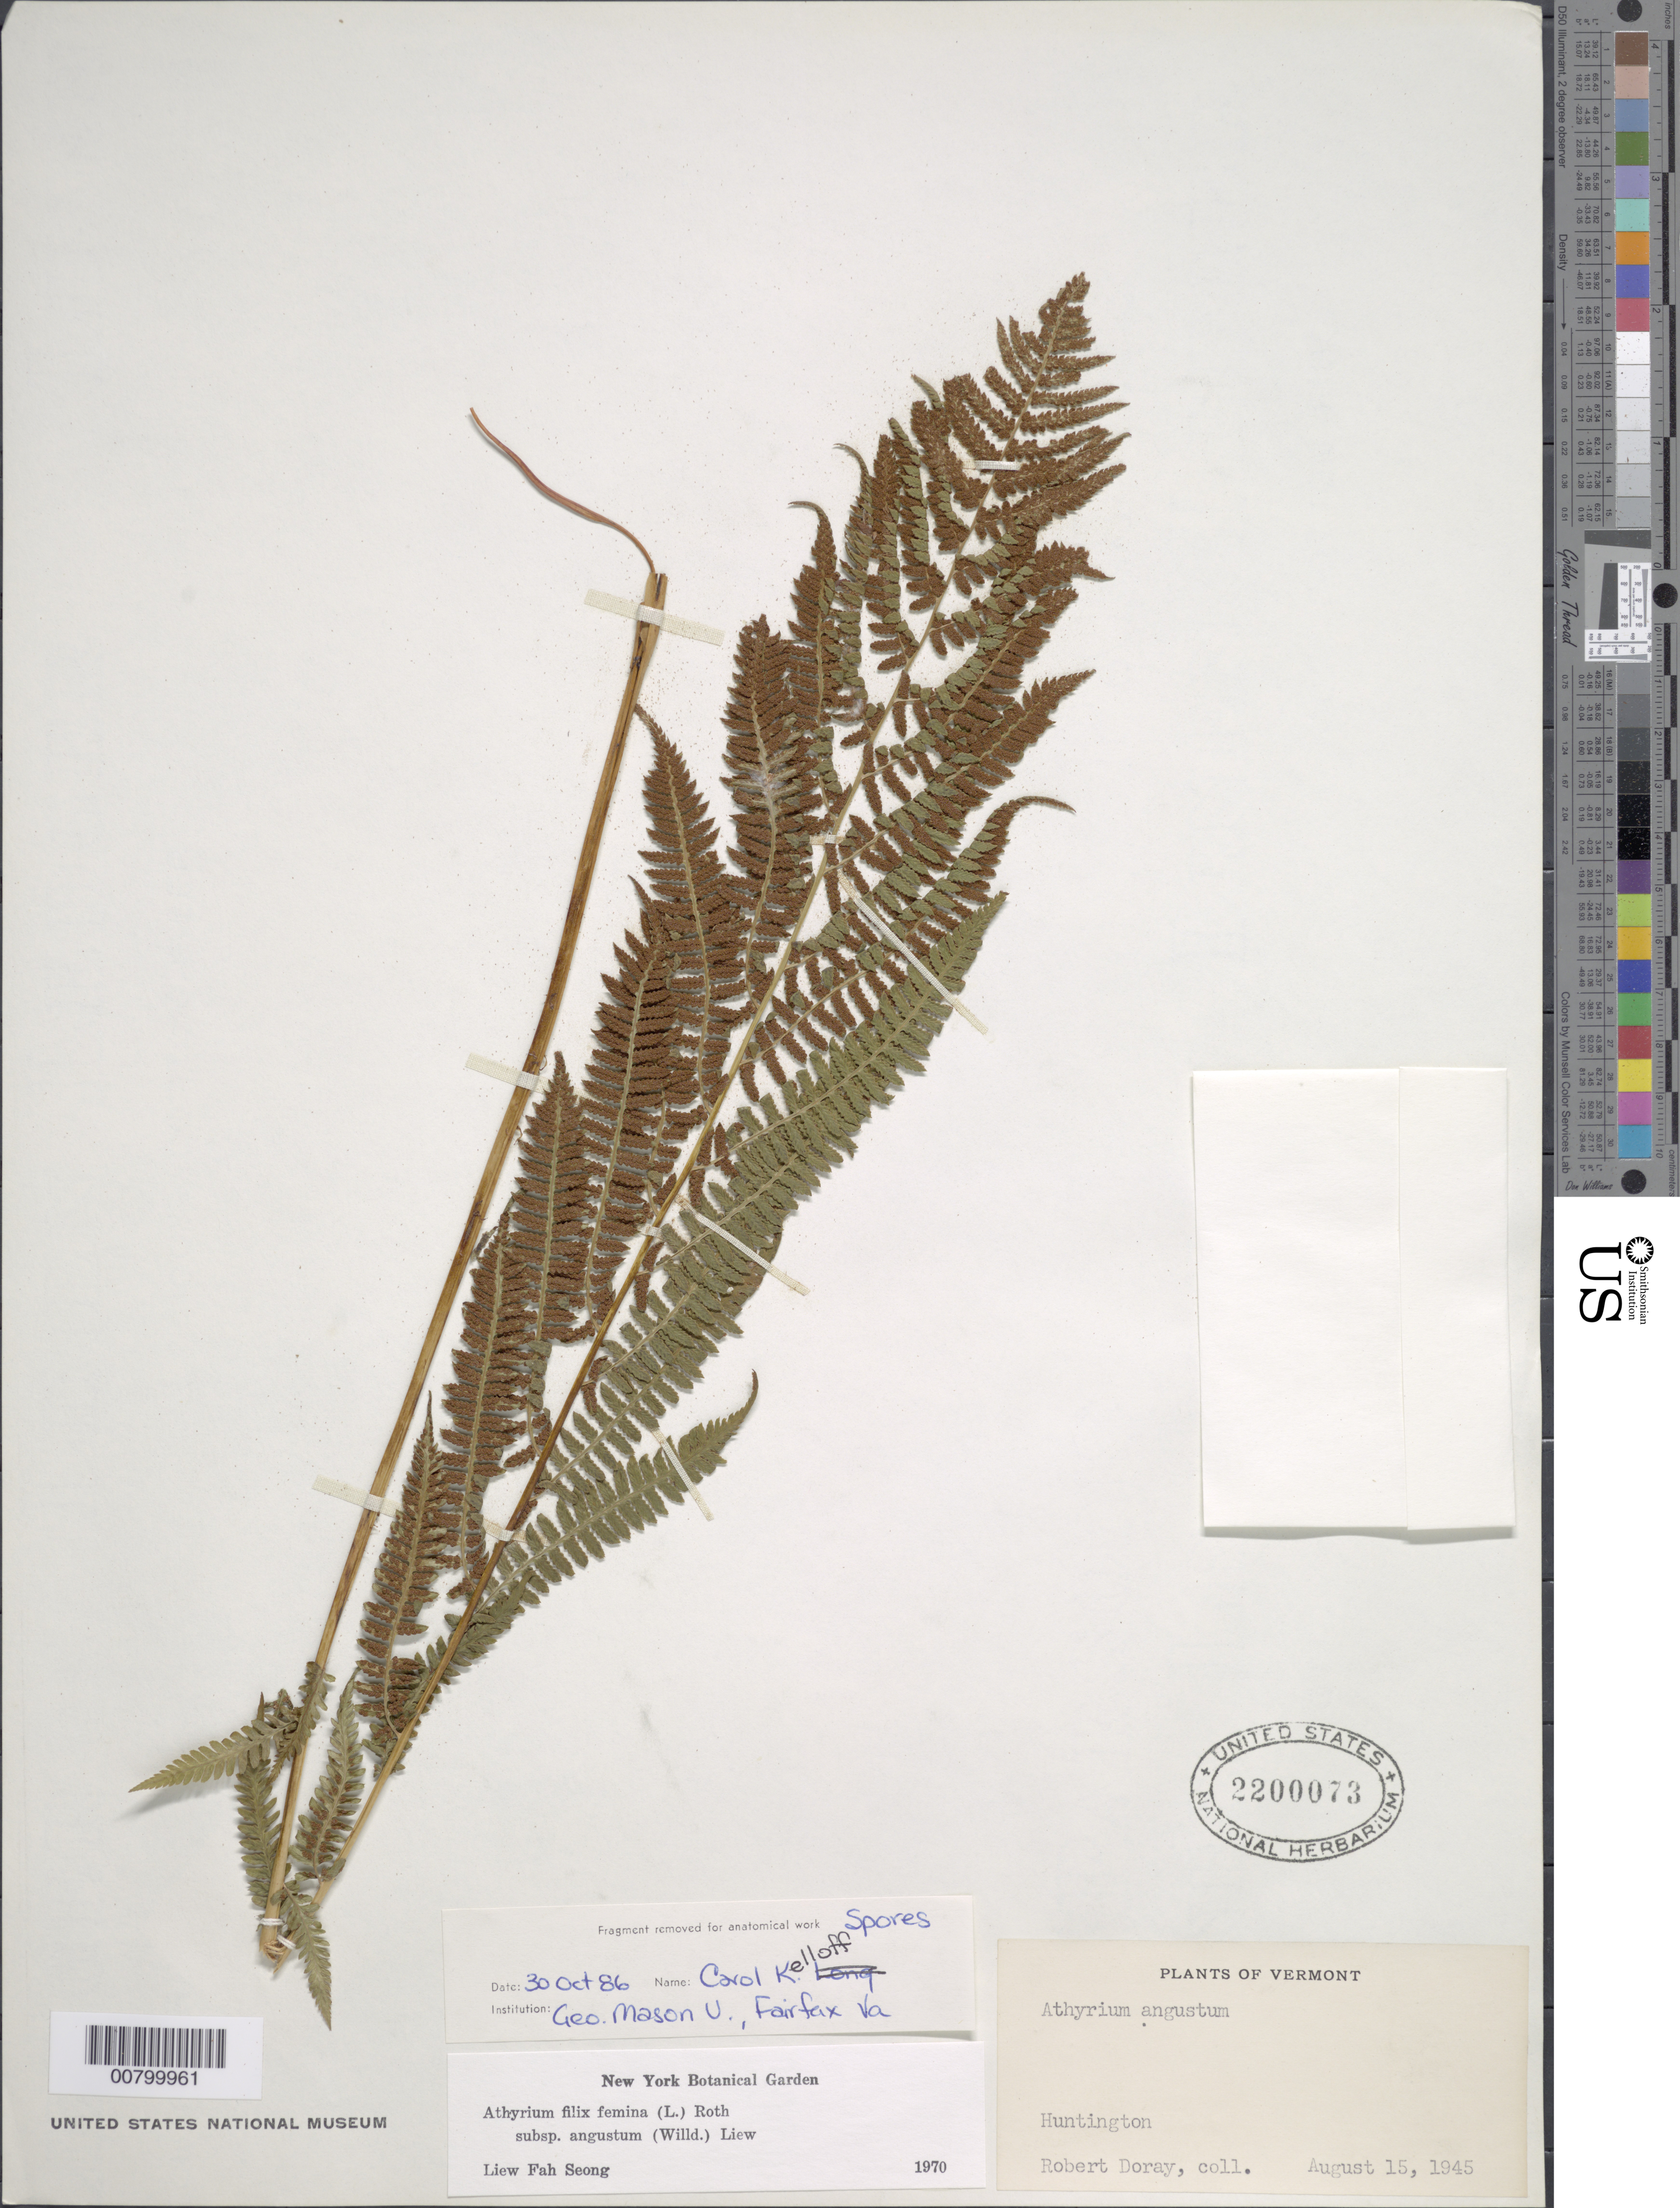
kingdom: Plantae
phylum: Tracheophyta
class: Polypodiopsida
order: Polypodiales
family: Athyriaceae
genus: Athyrium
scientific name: Athyrium filix-femina subsp. angustatum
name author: (Willd.) R.T. Clausen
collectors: R. Doray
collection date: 1945-08-15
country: United States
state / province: Vermont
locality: Huntington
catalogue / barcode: US 2200073